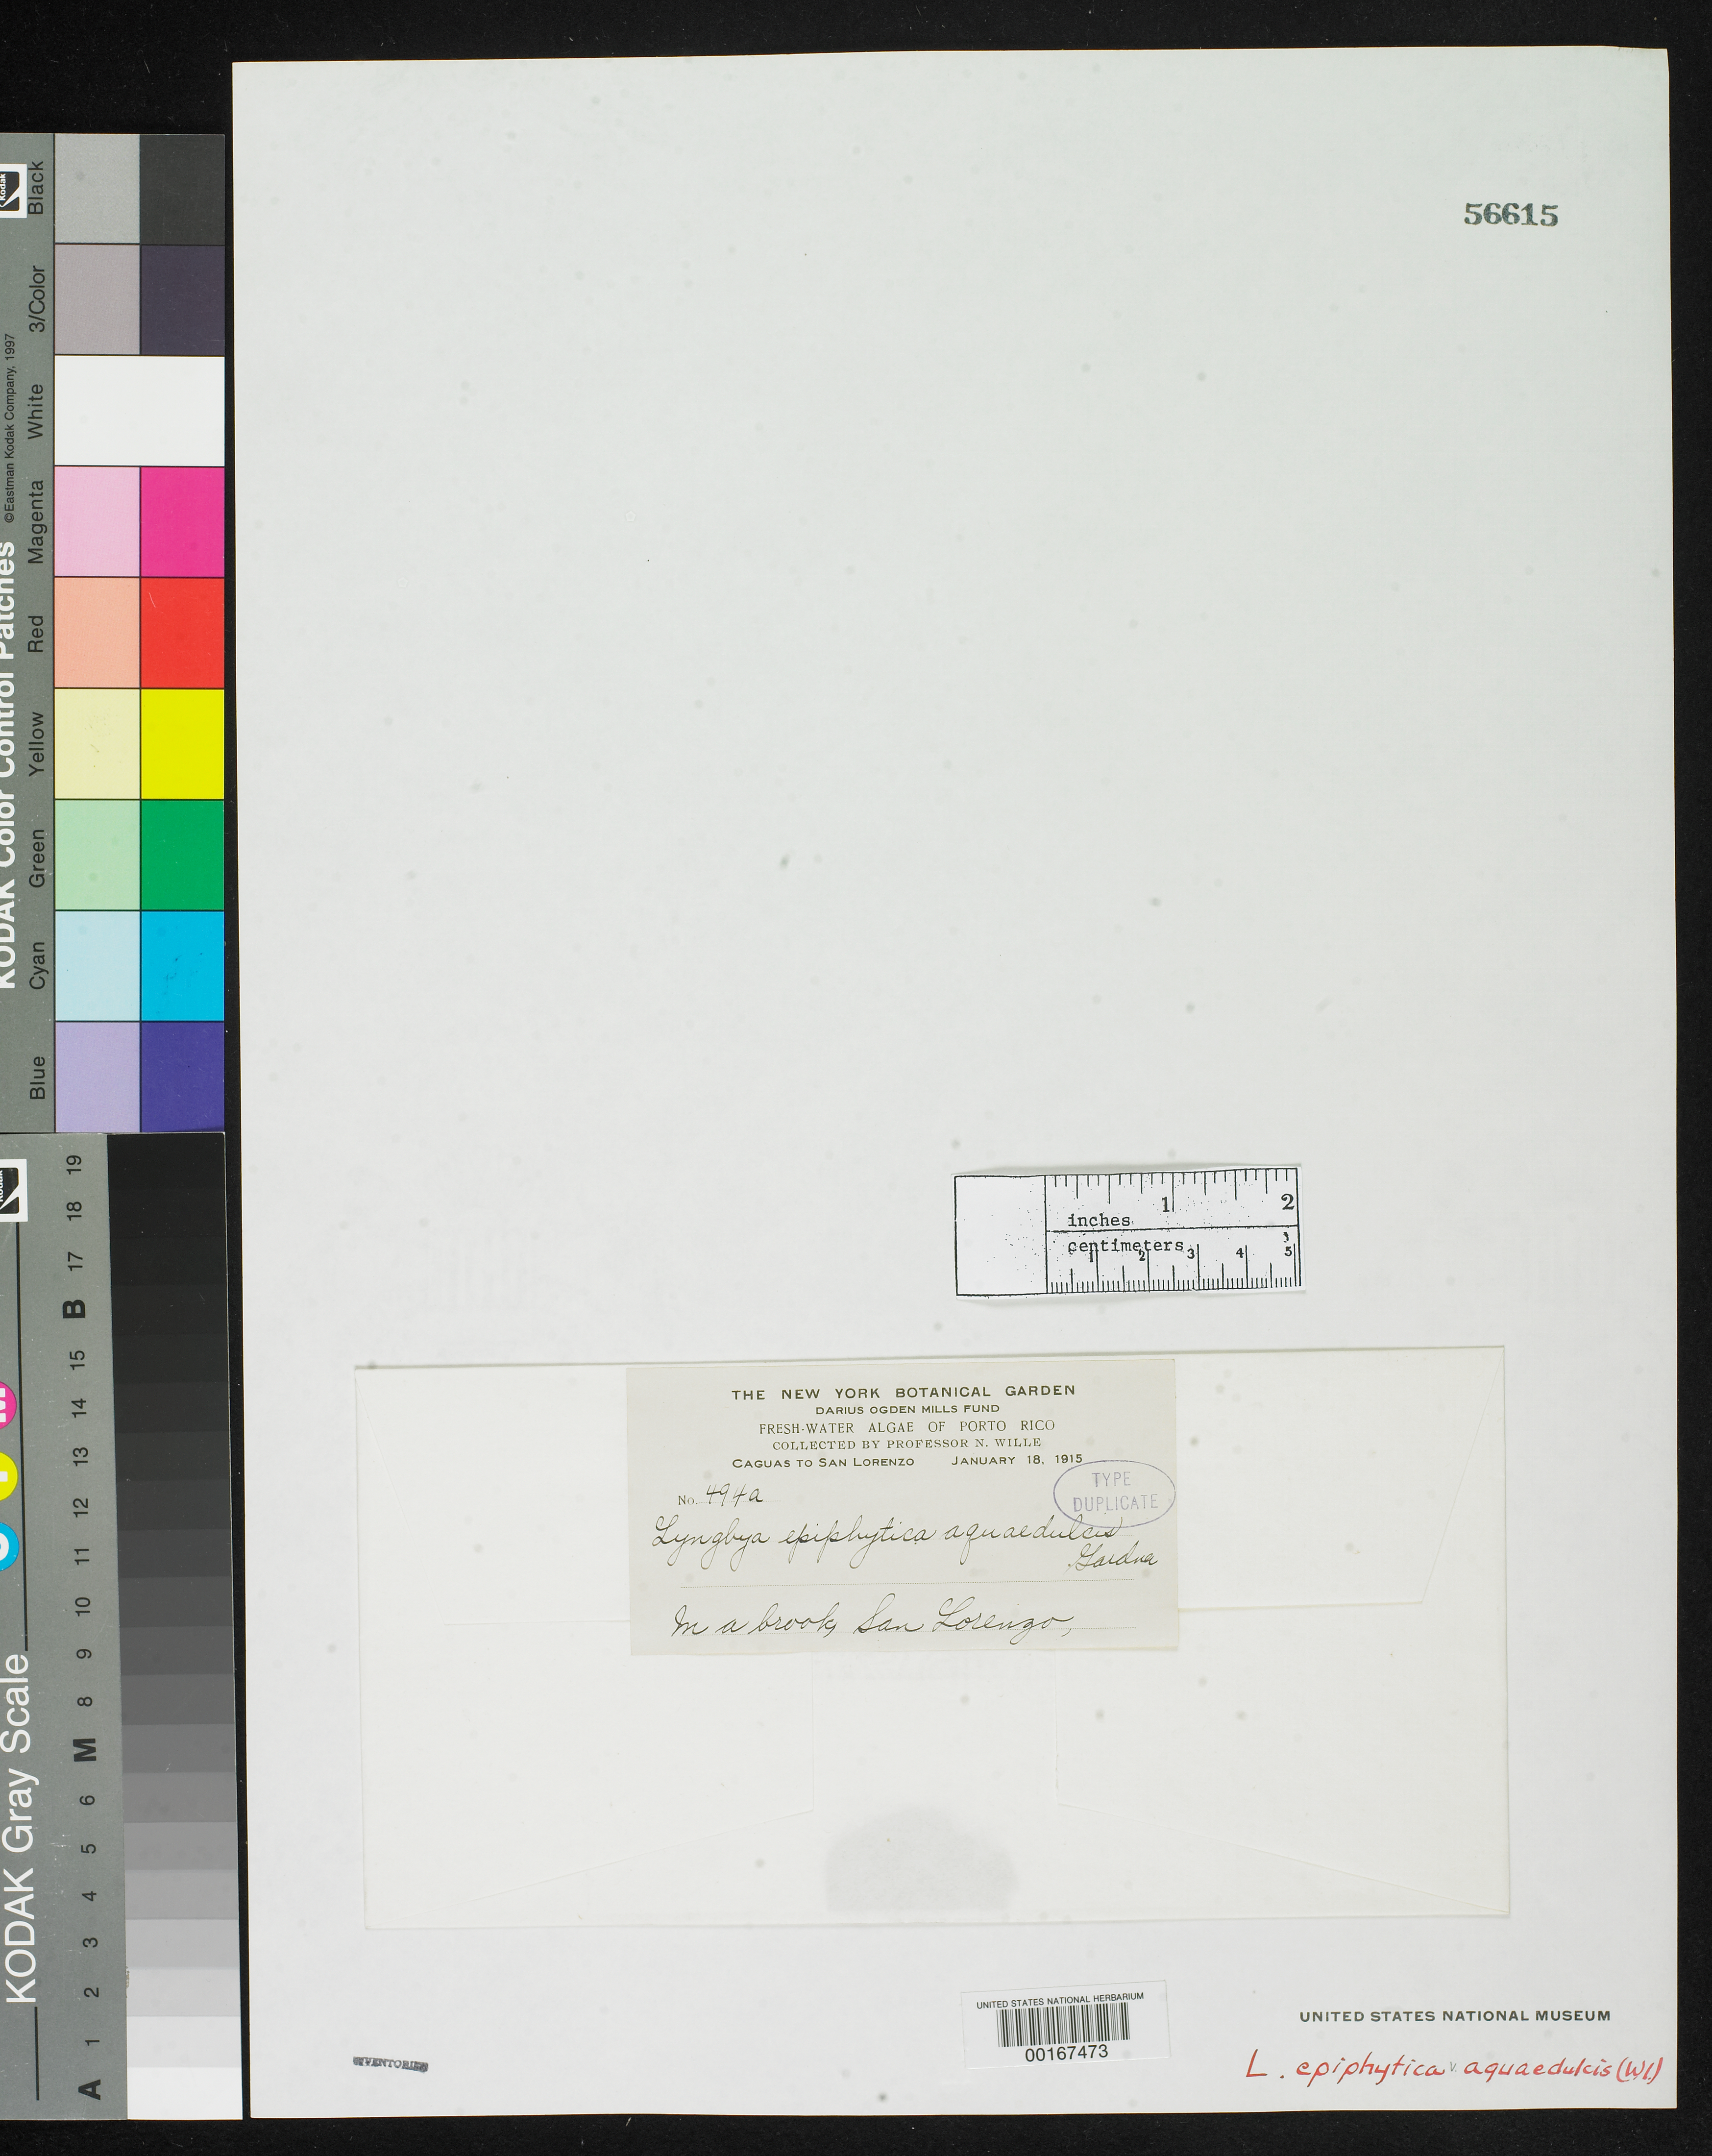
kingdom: Bacteria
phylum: Cyanobacteria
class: Cyanobacteriia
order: Cyanobacteriales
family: Microcoleaceae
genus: Lyngbya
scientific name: Lyngbya epiphytica var. aquaedulcis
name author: N.L. Gardner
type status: Isotype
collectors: N. Wille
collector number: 494A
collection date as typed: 18 Jan 1915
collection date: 1915-01-18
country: Puerto Rico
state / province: San Lorenzo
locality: San Lorenzo.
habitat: In brook.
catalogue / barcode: US 56615